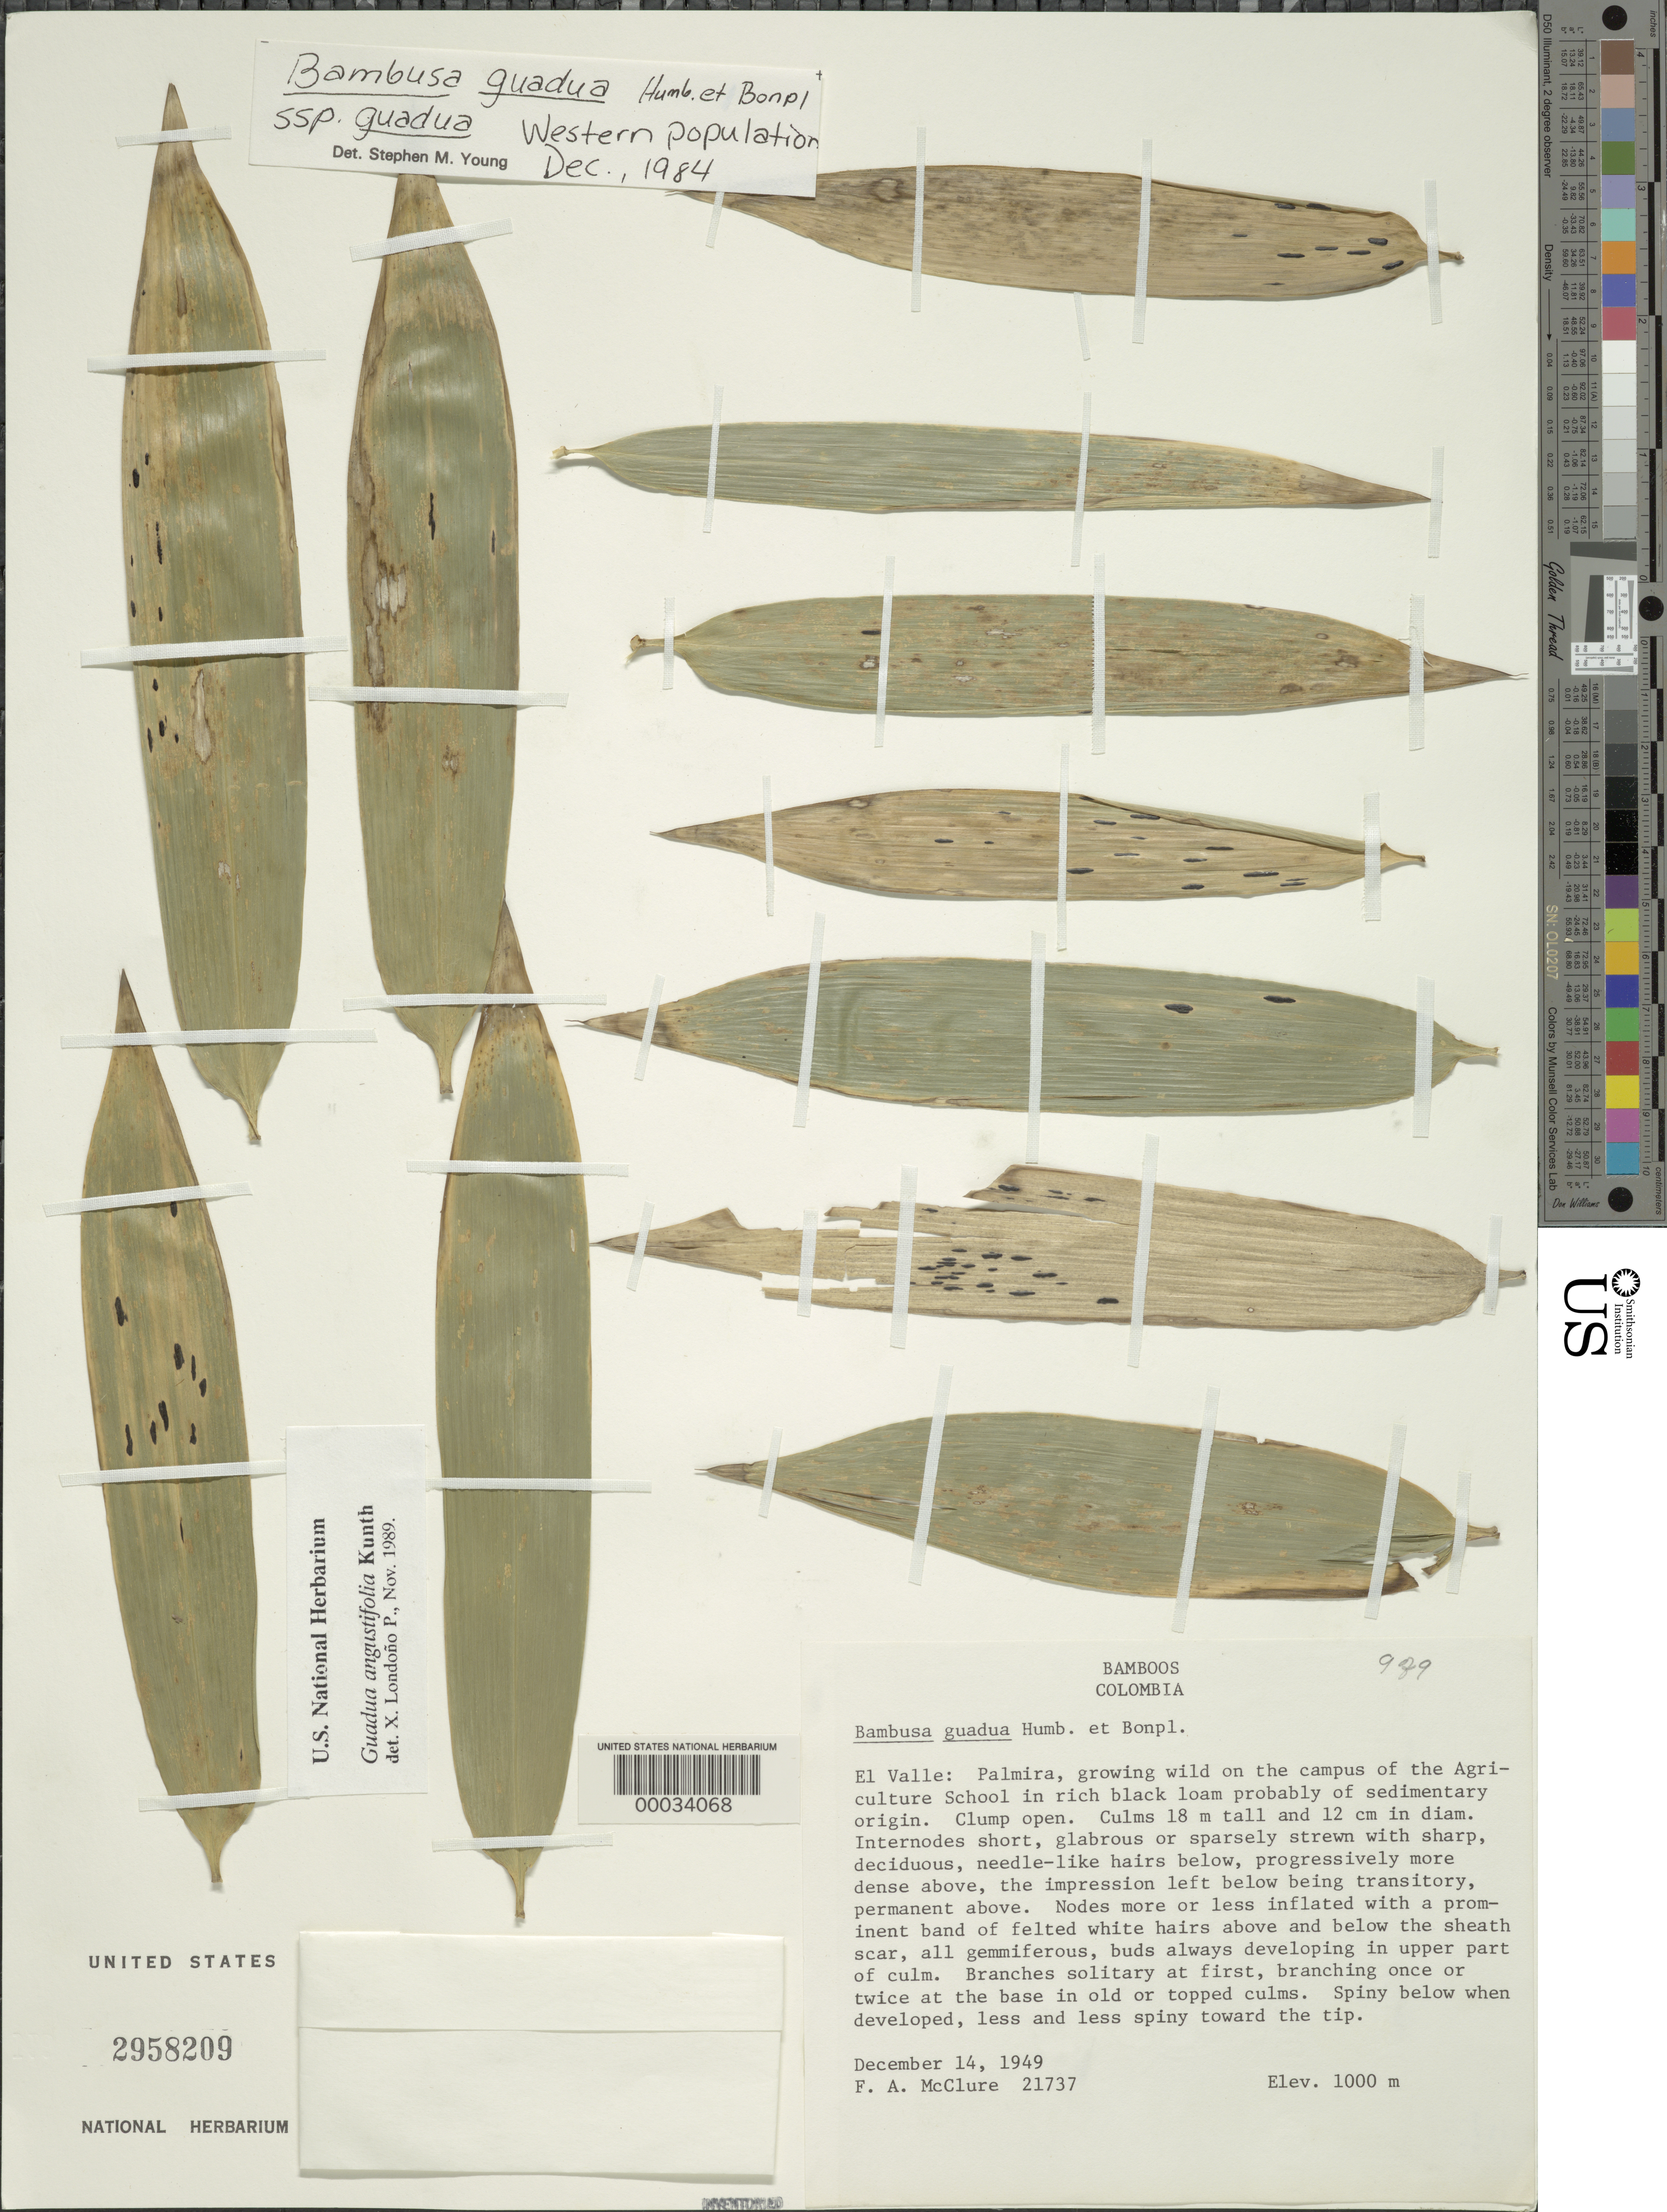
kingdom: Plantae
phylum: Tracheophyta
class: Liliopsida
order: Poales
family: Poaceae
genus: Guadua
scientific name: Guadua angustifolia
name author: Kunth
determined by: Londoño, X., (TULV), Jardin Botanico "Juan Maria Cespedes"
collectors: F. A. McClure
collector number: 21737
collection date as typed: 14 Dec 1949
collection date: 1949-12-14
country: Colombia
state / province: Valle del Cauca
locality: Palmira, campus of agricultural school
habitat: Rich black loam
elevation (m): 1000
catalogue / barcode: US 2958209